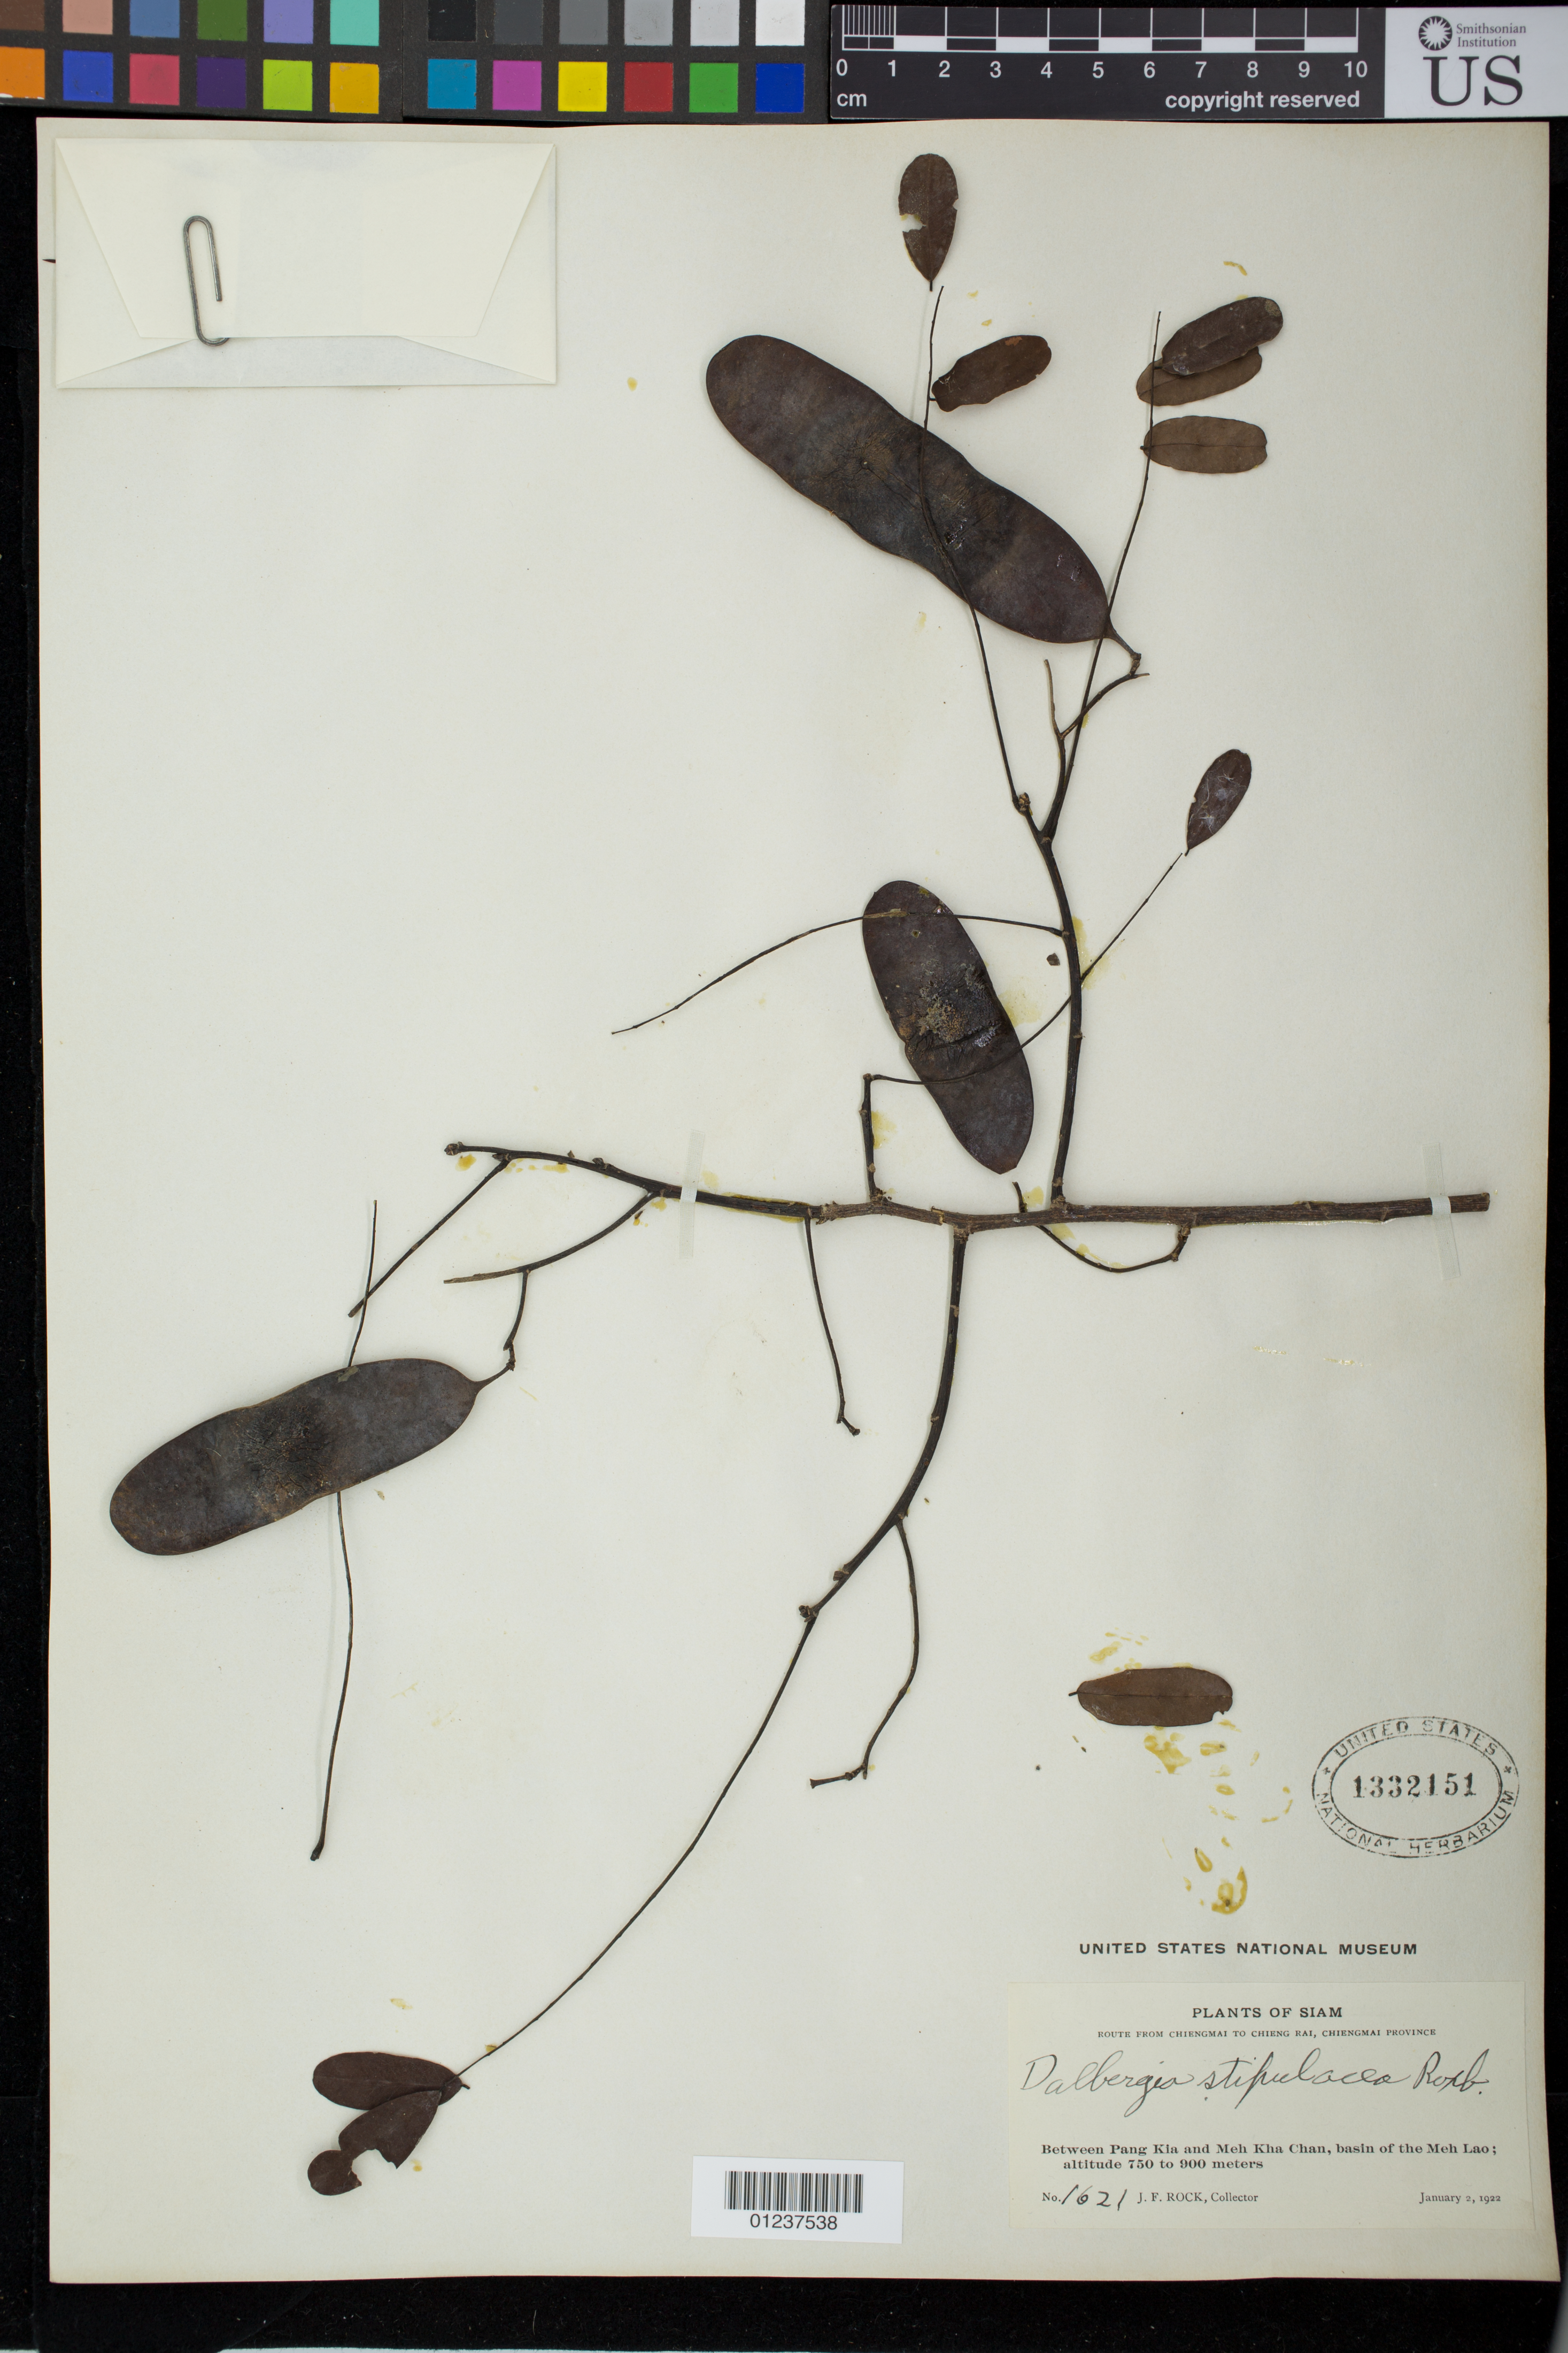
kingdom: Plantae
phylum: Tracheophyta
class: Magnoliopsida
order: Fabales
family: Fabaceae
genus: Dalbergia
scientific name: Dalbergia stipulacea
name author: Roxb.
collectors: J. F. Rock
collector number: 1621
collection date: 1922-01-02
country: Thailand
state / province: Chiang Mai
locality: Route from chiengmai to chieng rai. Between Pang Kian and Meh Kha Chan, basin of the Meh Lao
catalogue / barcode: US 1332151